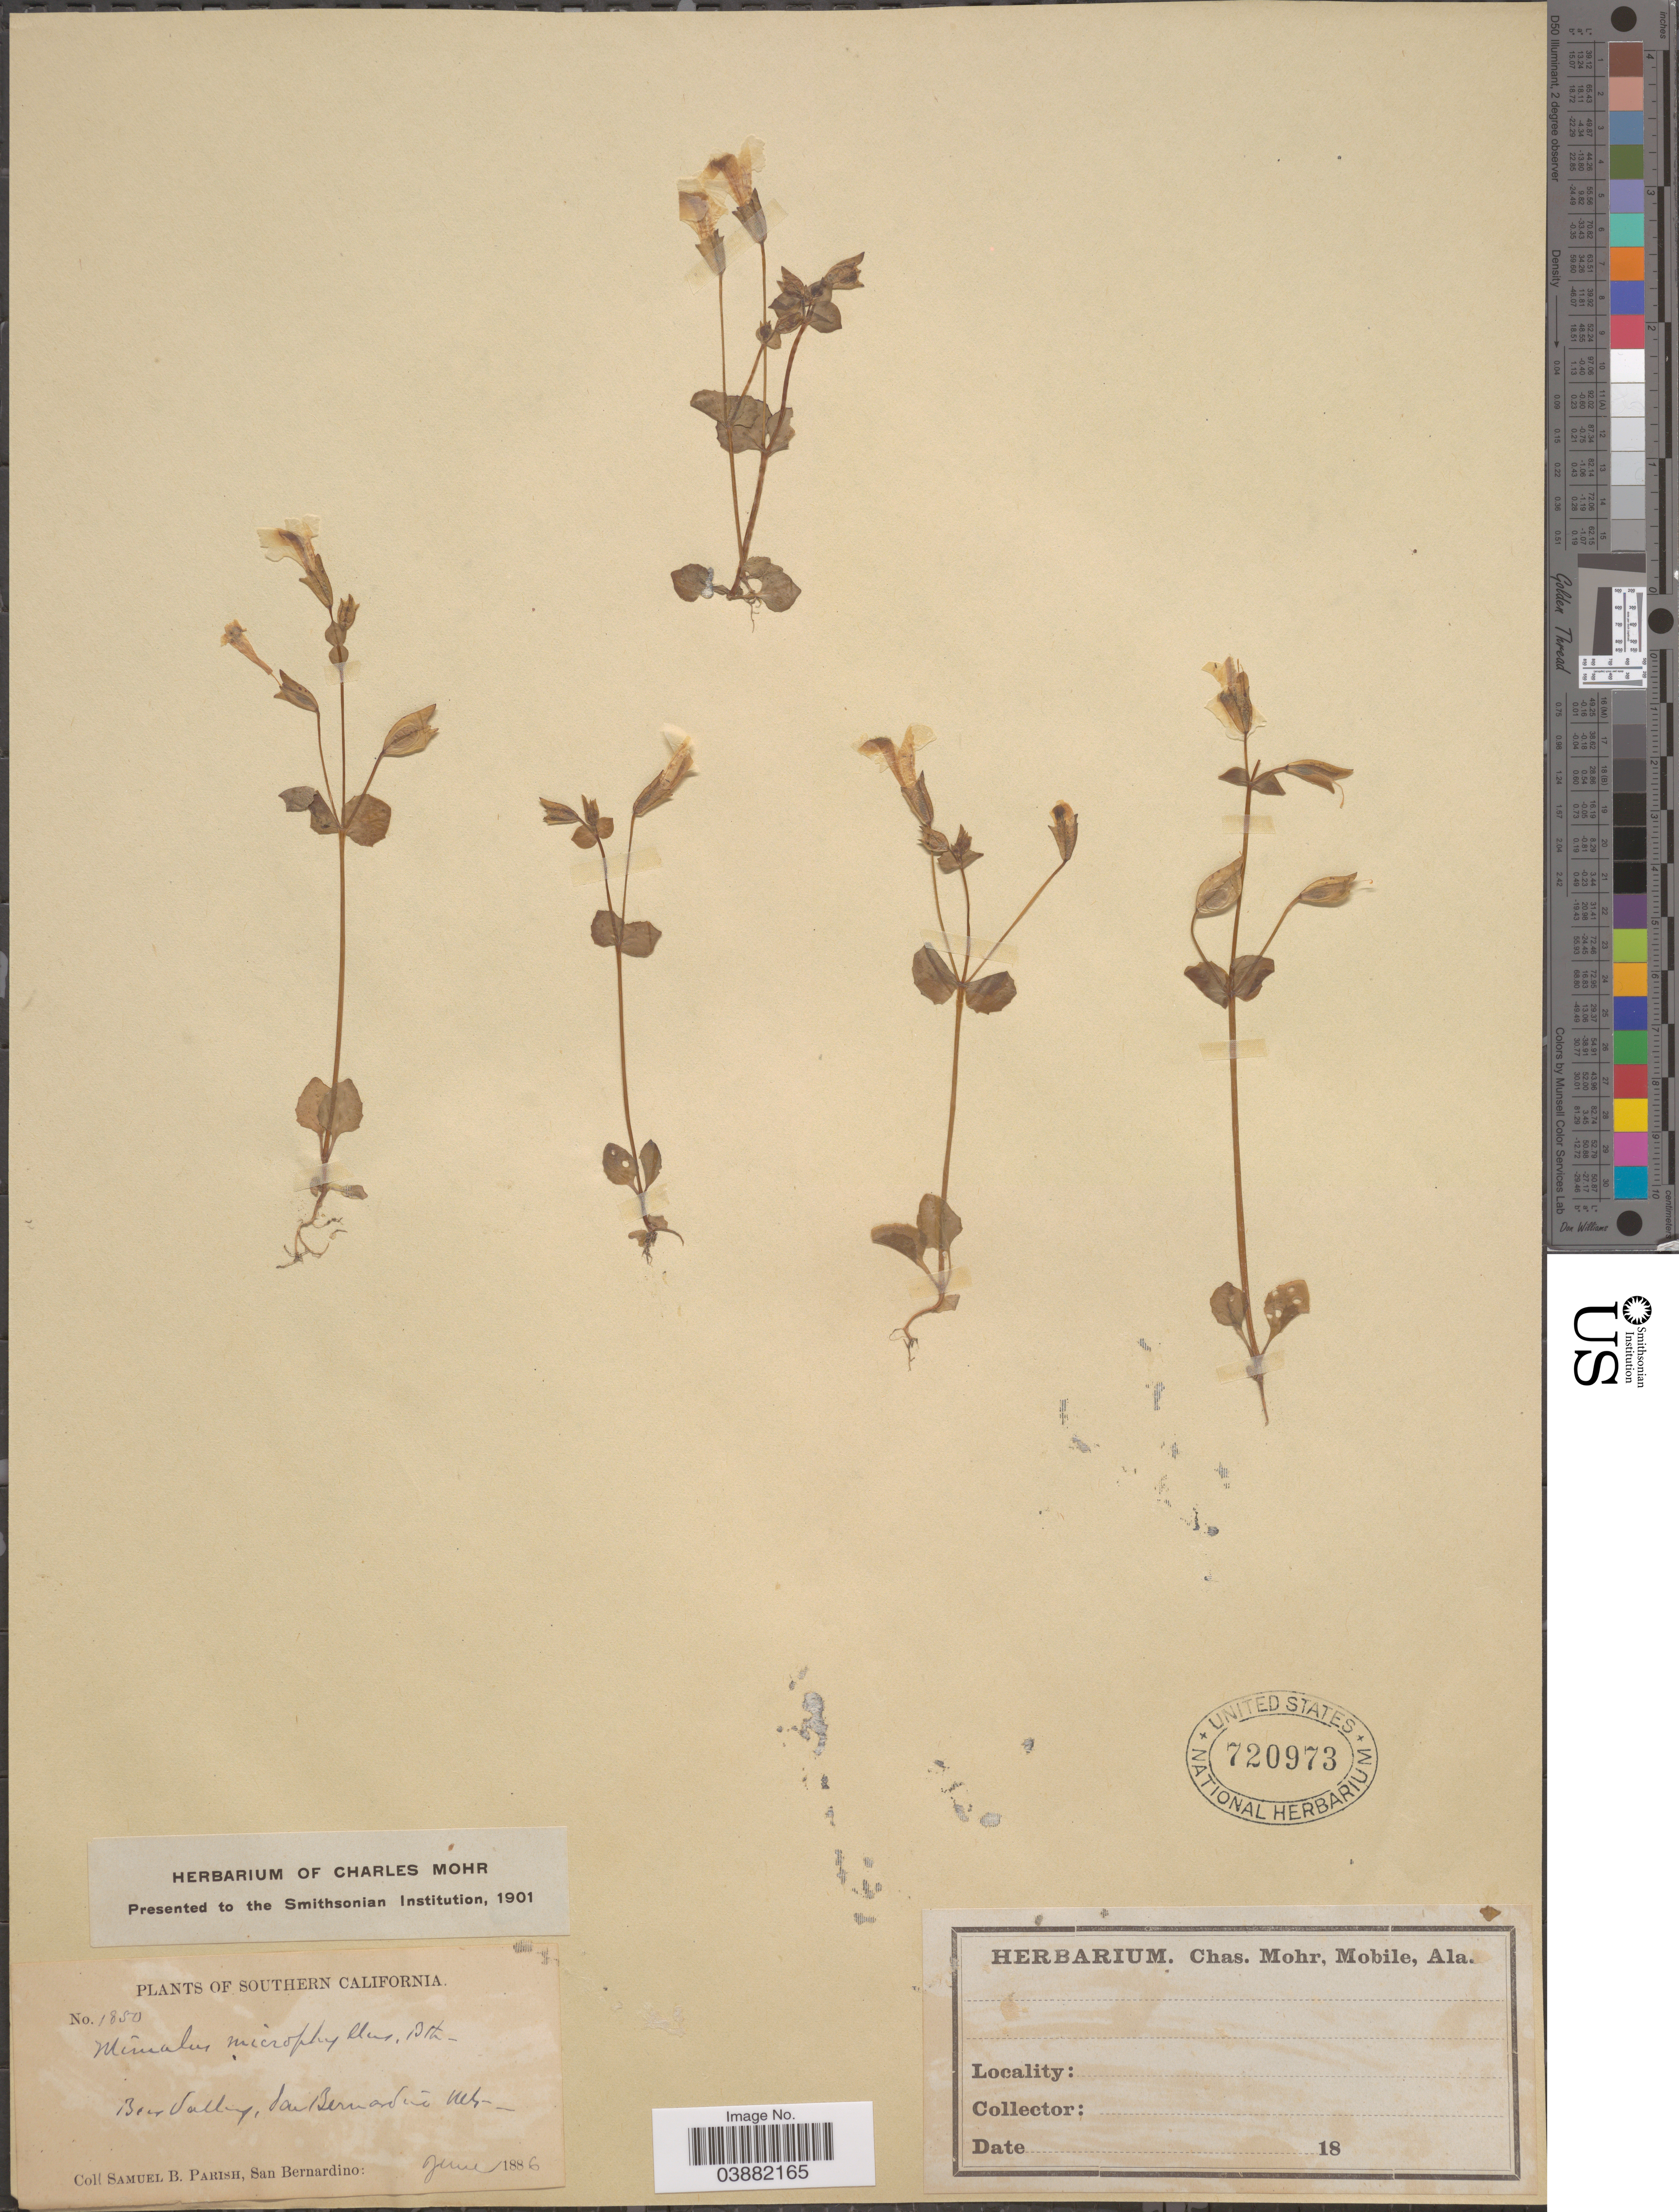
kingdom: Plantae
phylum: Tracheophyta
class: Magnoliopsida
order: Lamiales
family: Phrymaceae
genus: Mimulus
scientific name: Mimulus microphyllus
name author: Benth.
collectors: S. B. Parish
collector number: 1850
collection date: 1886-06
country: United States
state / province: California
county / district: San Bernardino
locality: Southern California. Bear Valley, San Bernardino Mts.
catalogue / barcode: US 720973